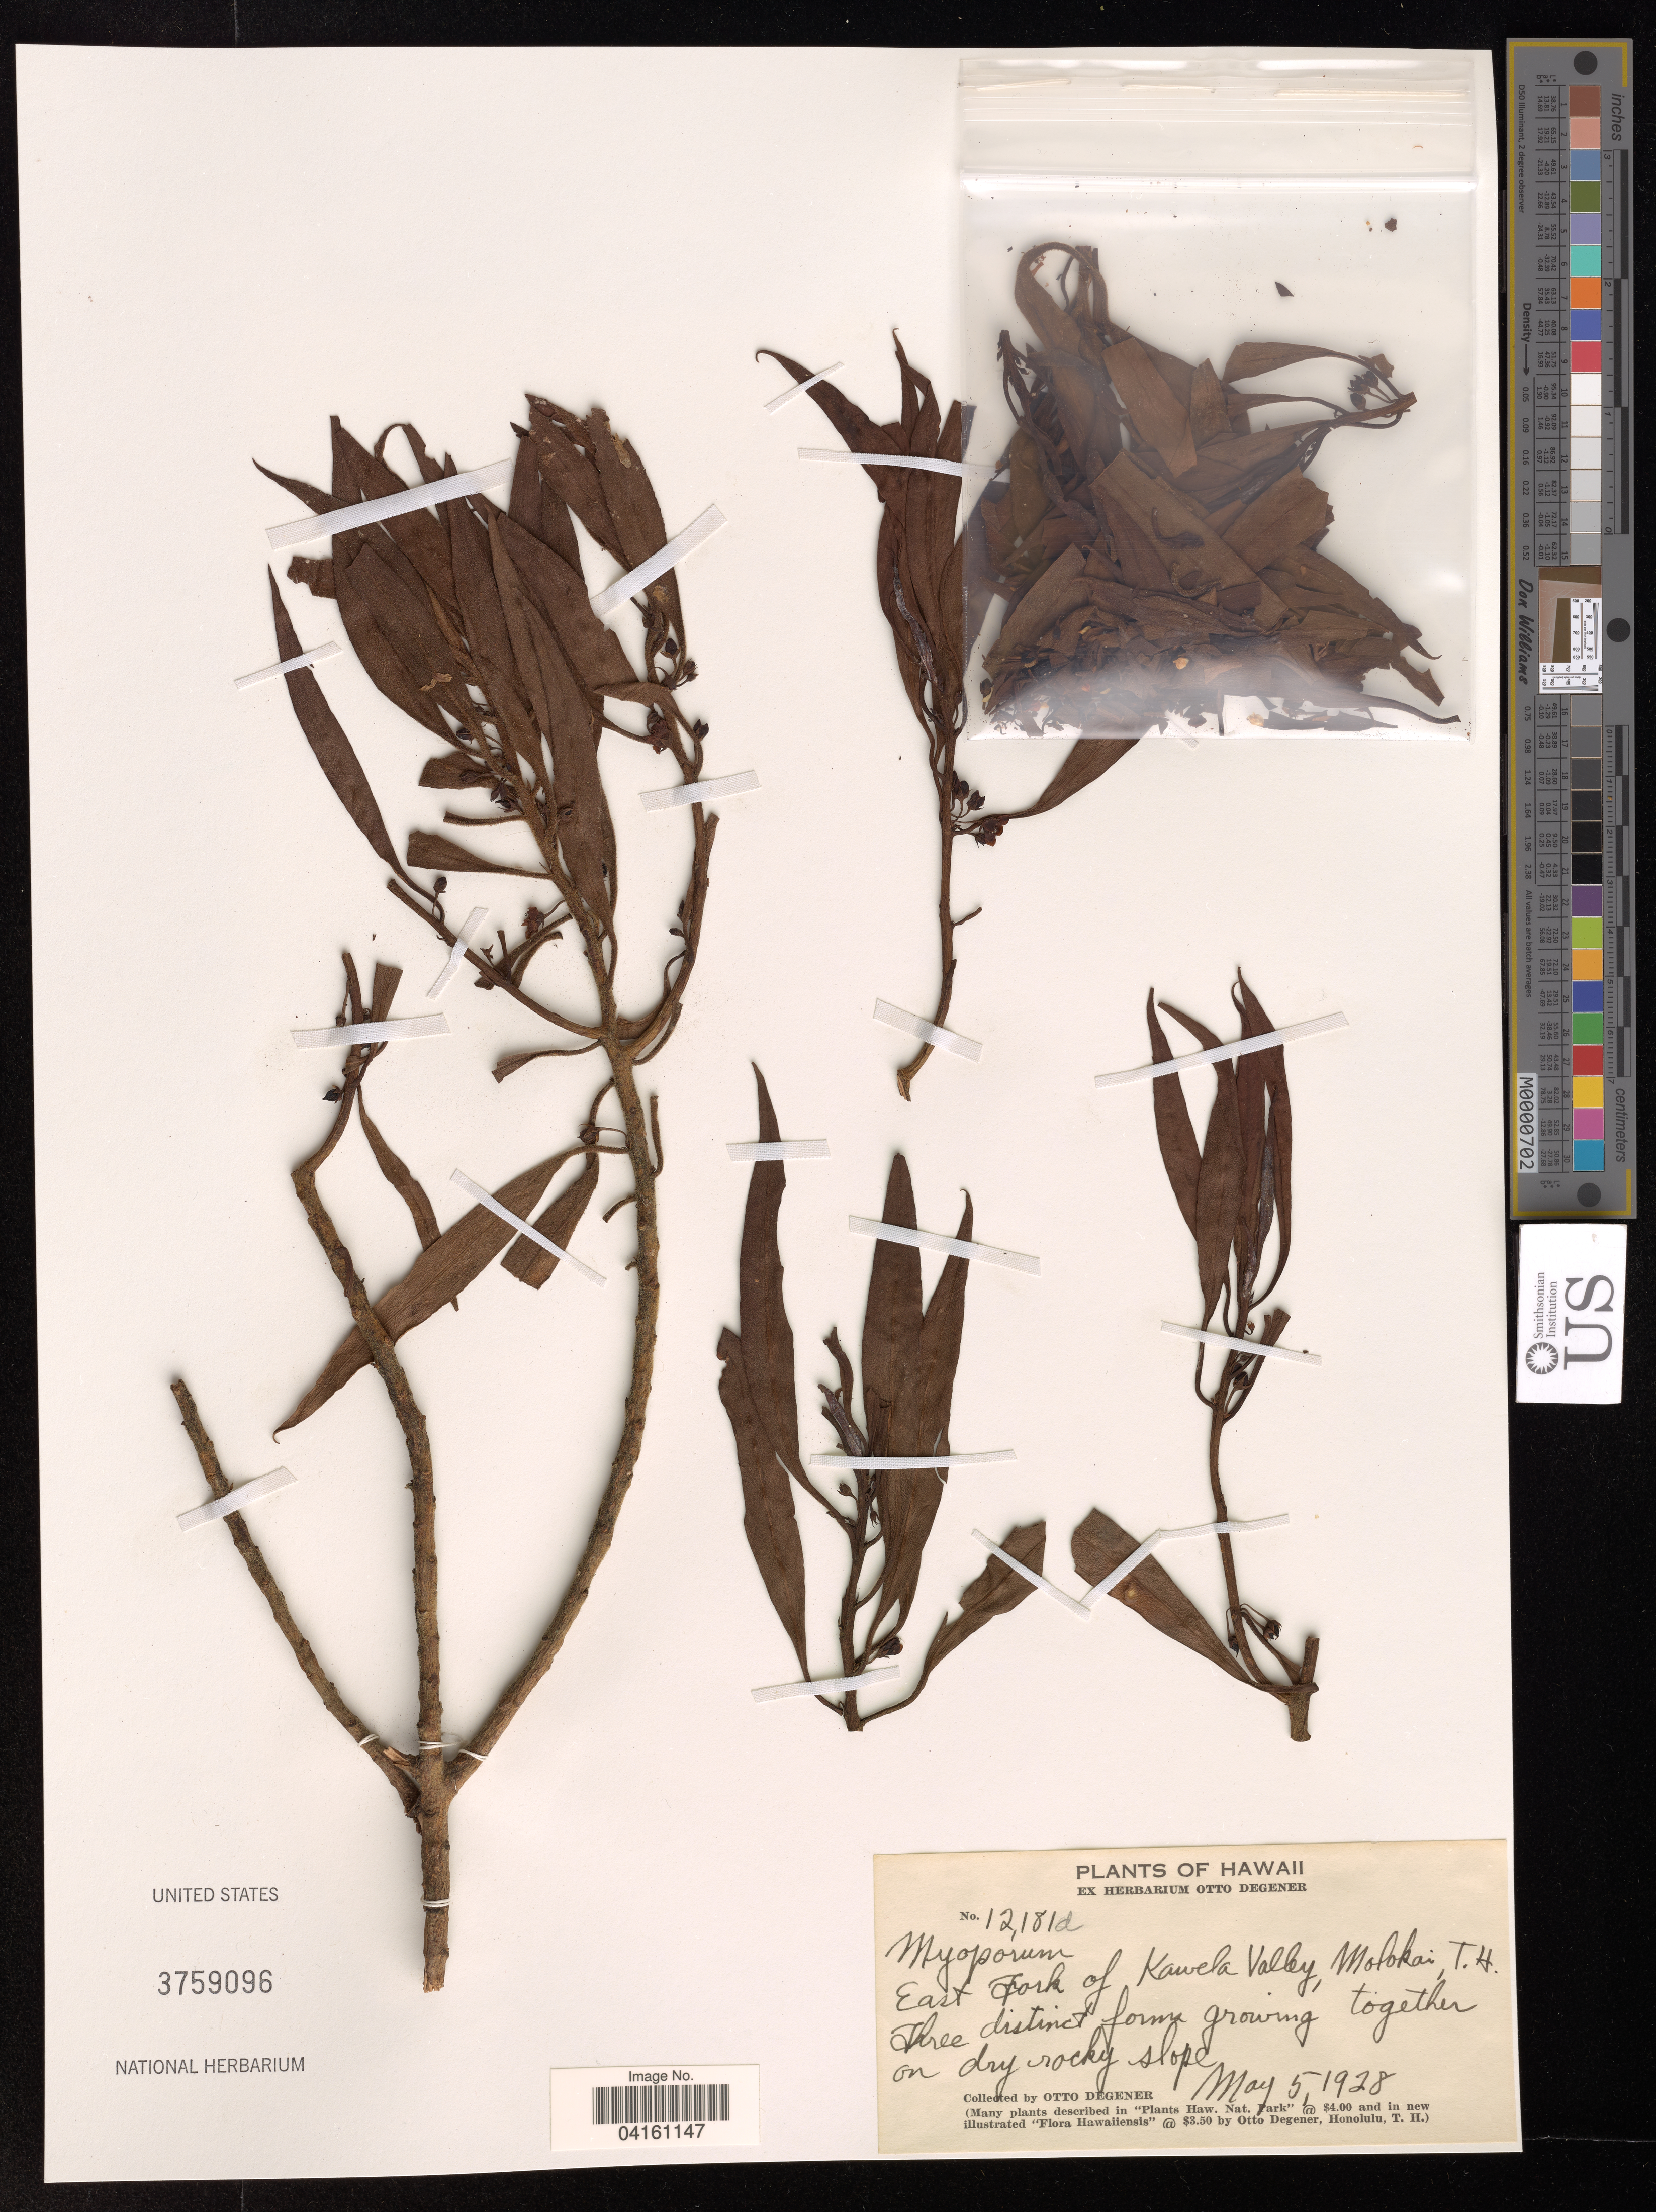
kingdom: Plantae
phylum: Tracheophyta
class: Magnoliopsida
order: Lamiales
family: Scrophulariaceae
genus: Myoporum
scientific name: Myoporum sandwicense subsp. sandwicense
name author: A. Gray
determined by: Kennedy, B.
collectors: O. Degener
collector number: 12,181d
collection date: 1928-05-05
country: United States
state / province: Hawaii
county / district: Maui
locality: East of Fork of Kawela Valley, Molokai, T.H.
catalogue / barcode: US 3759096